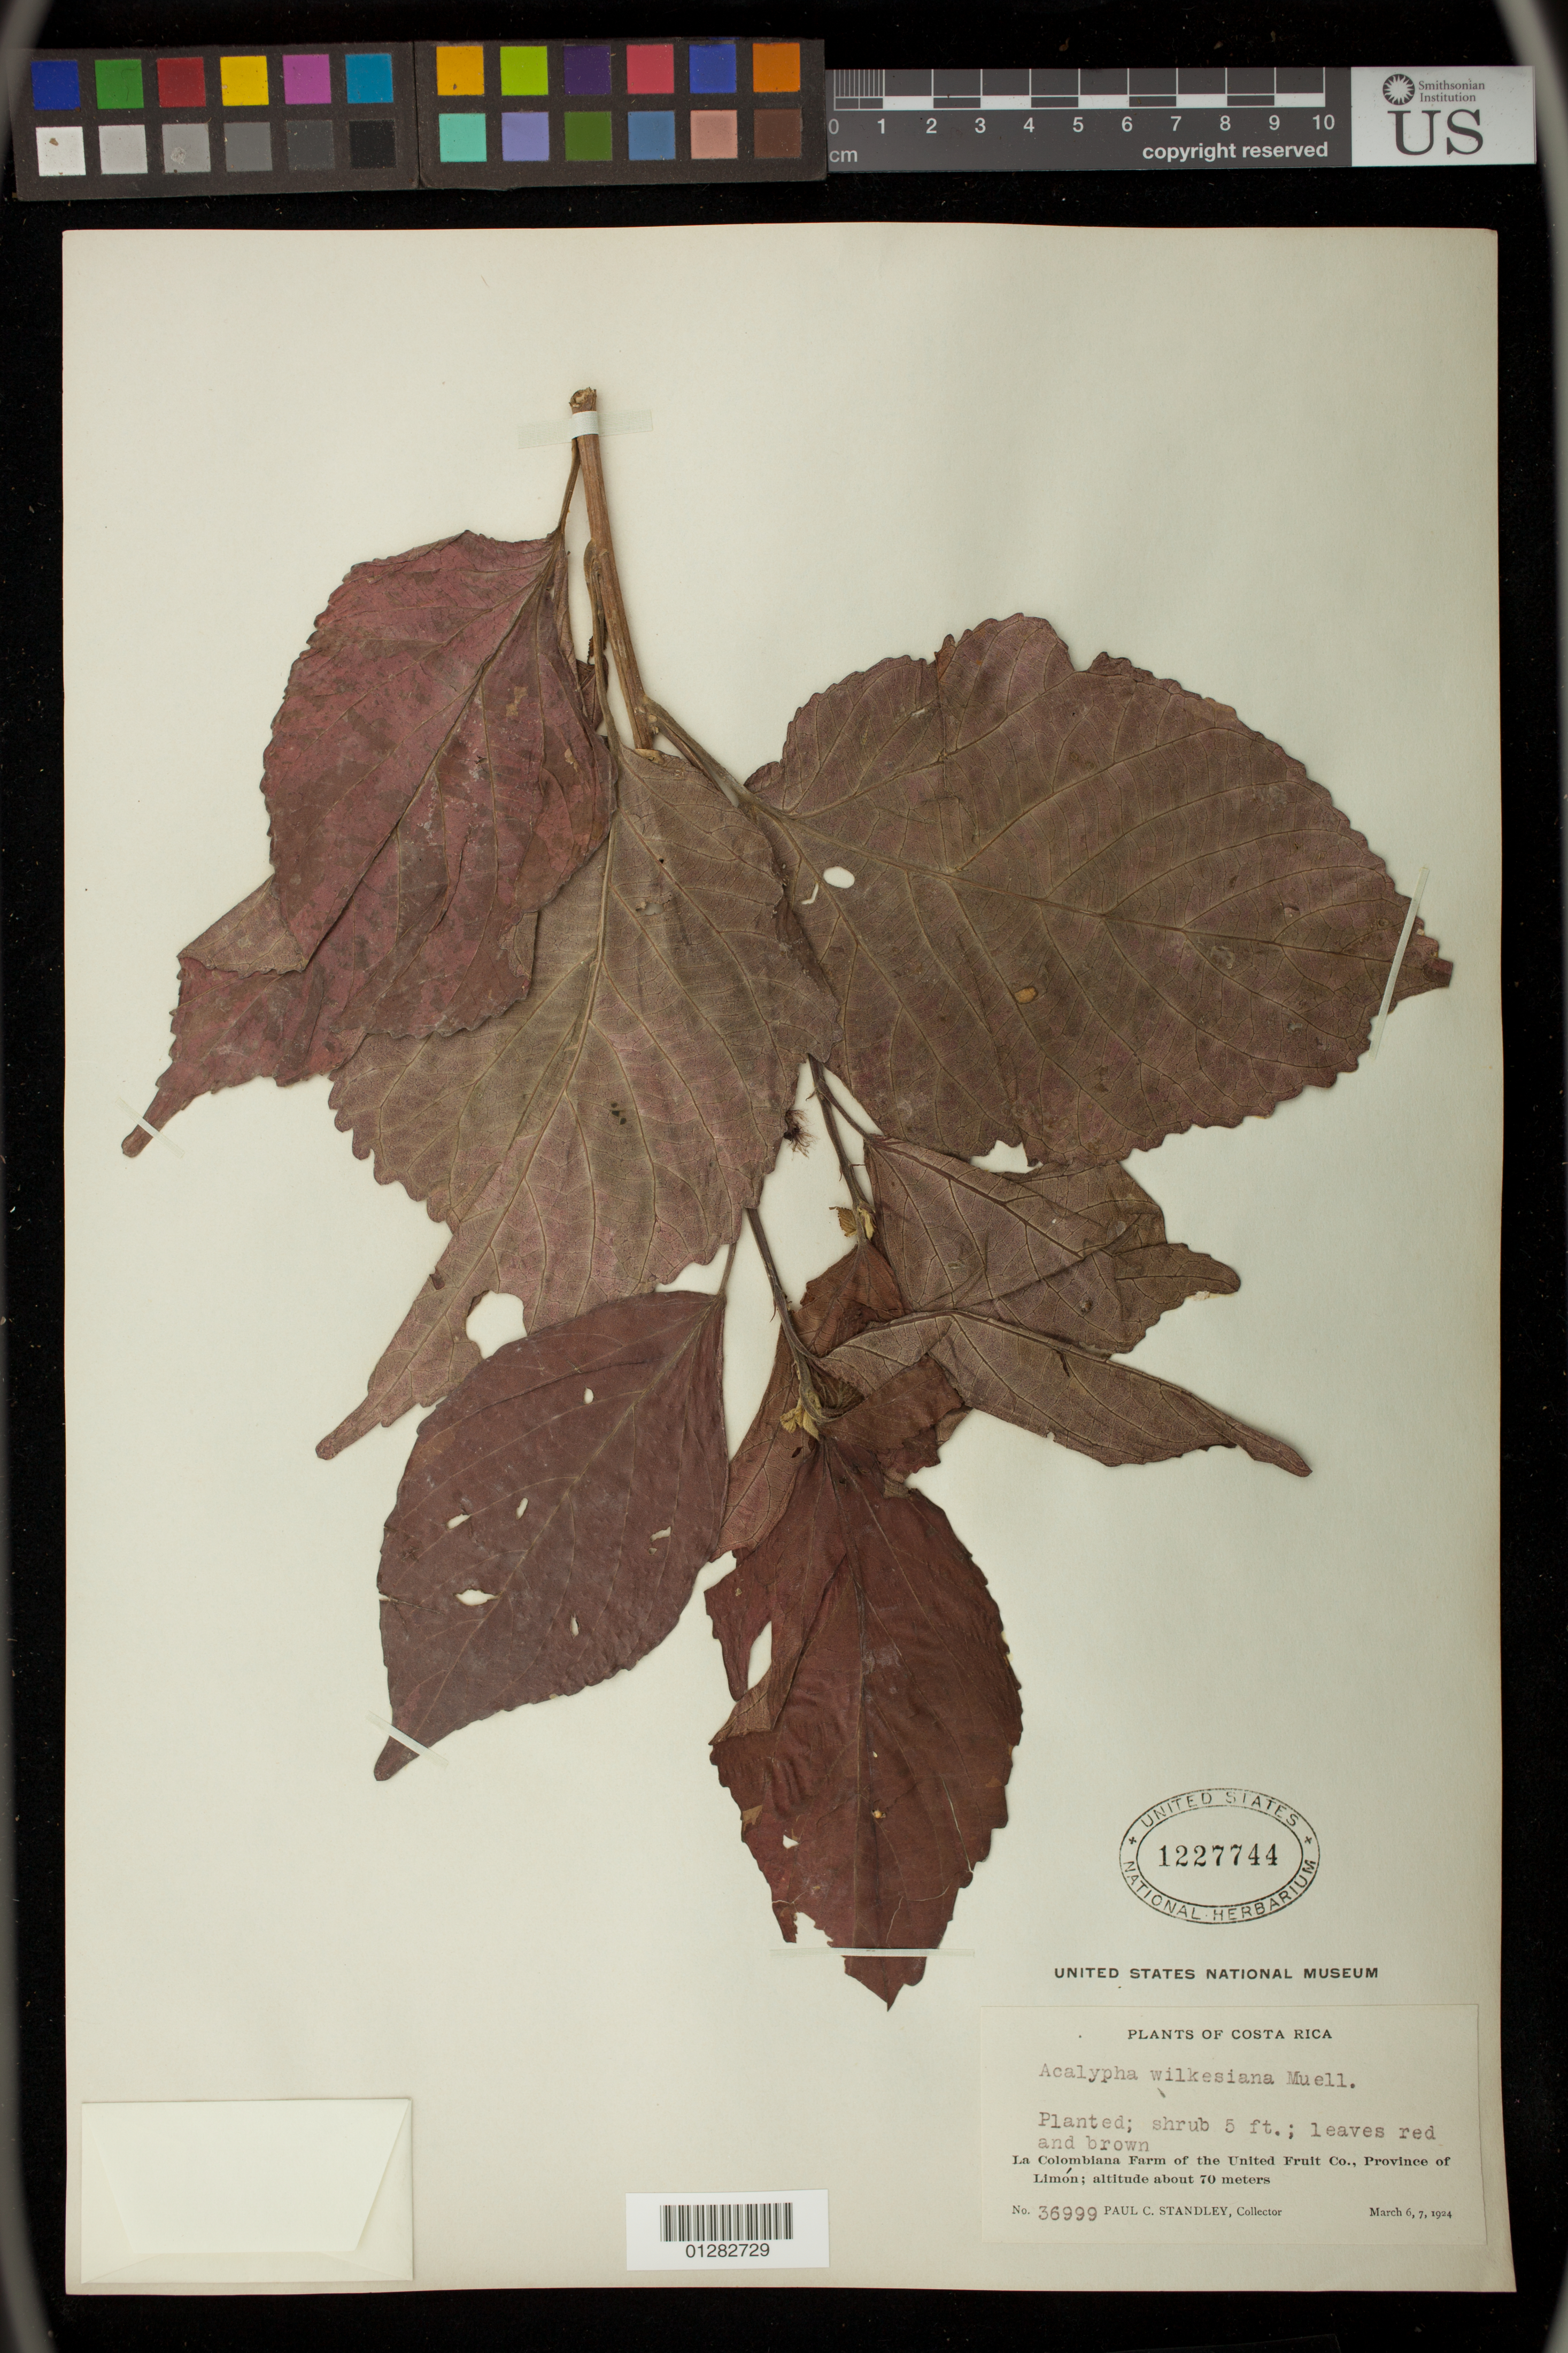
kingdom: Plantae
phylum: Tracheophyta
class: Magnoliopsida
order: Malpighiales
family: Euphorbiaceae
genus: Acalypha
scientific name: Acalypha wilkesiana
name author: Müll. Arg. in DC.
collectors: P. C. Standley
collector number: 36999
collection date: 1924-03-06/1924-03-07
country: Costa Rica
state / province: Limon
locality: La Colombiana Farm of the United Fruit Co.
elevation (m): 21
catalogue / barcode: US 1227744